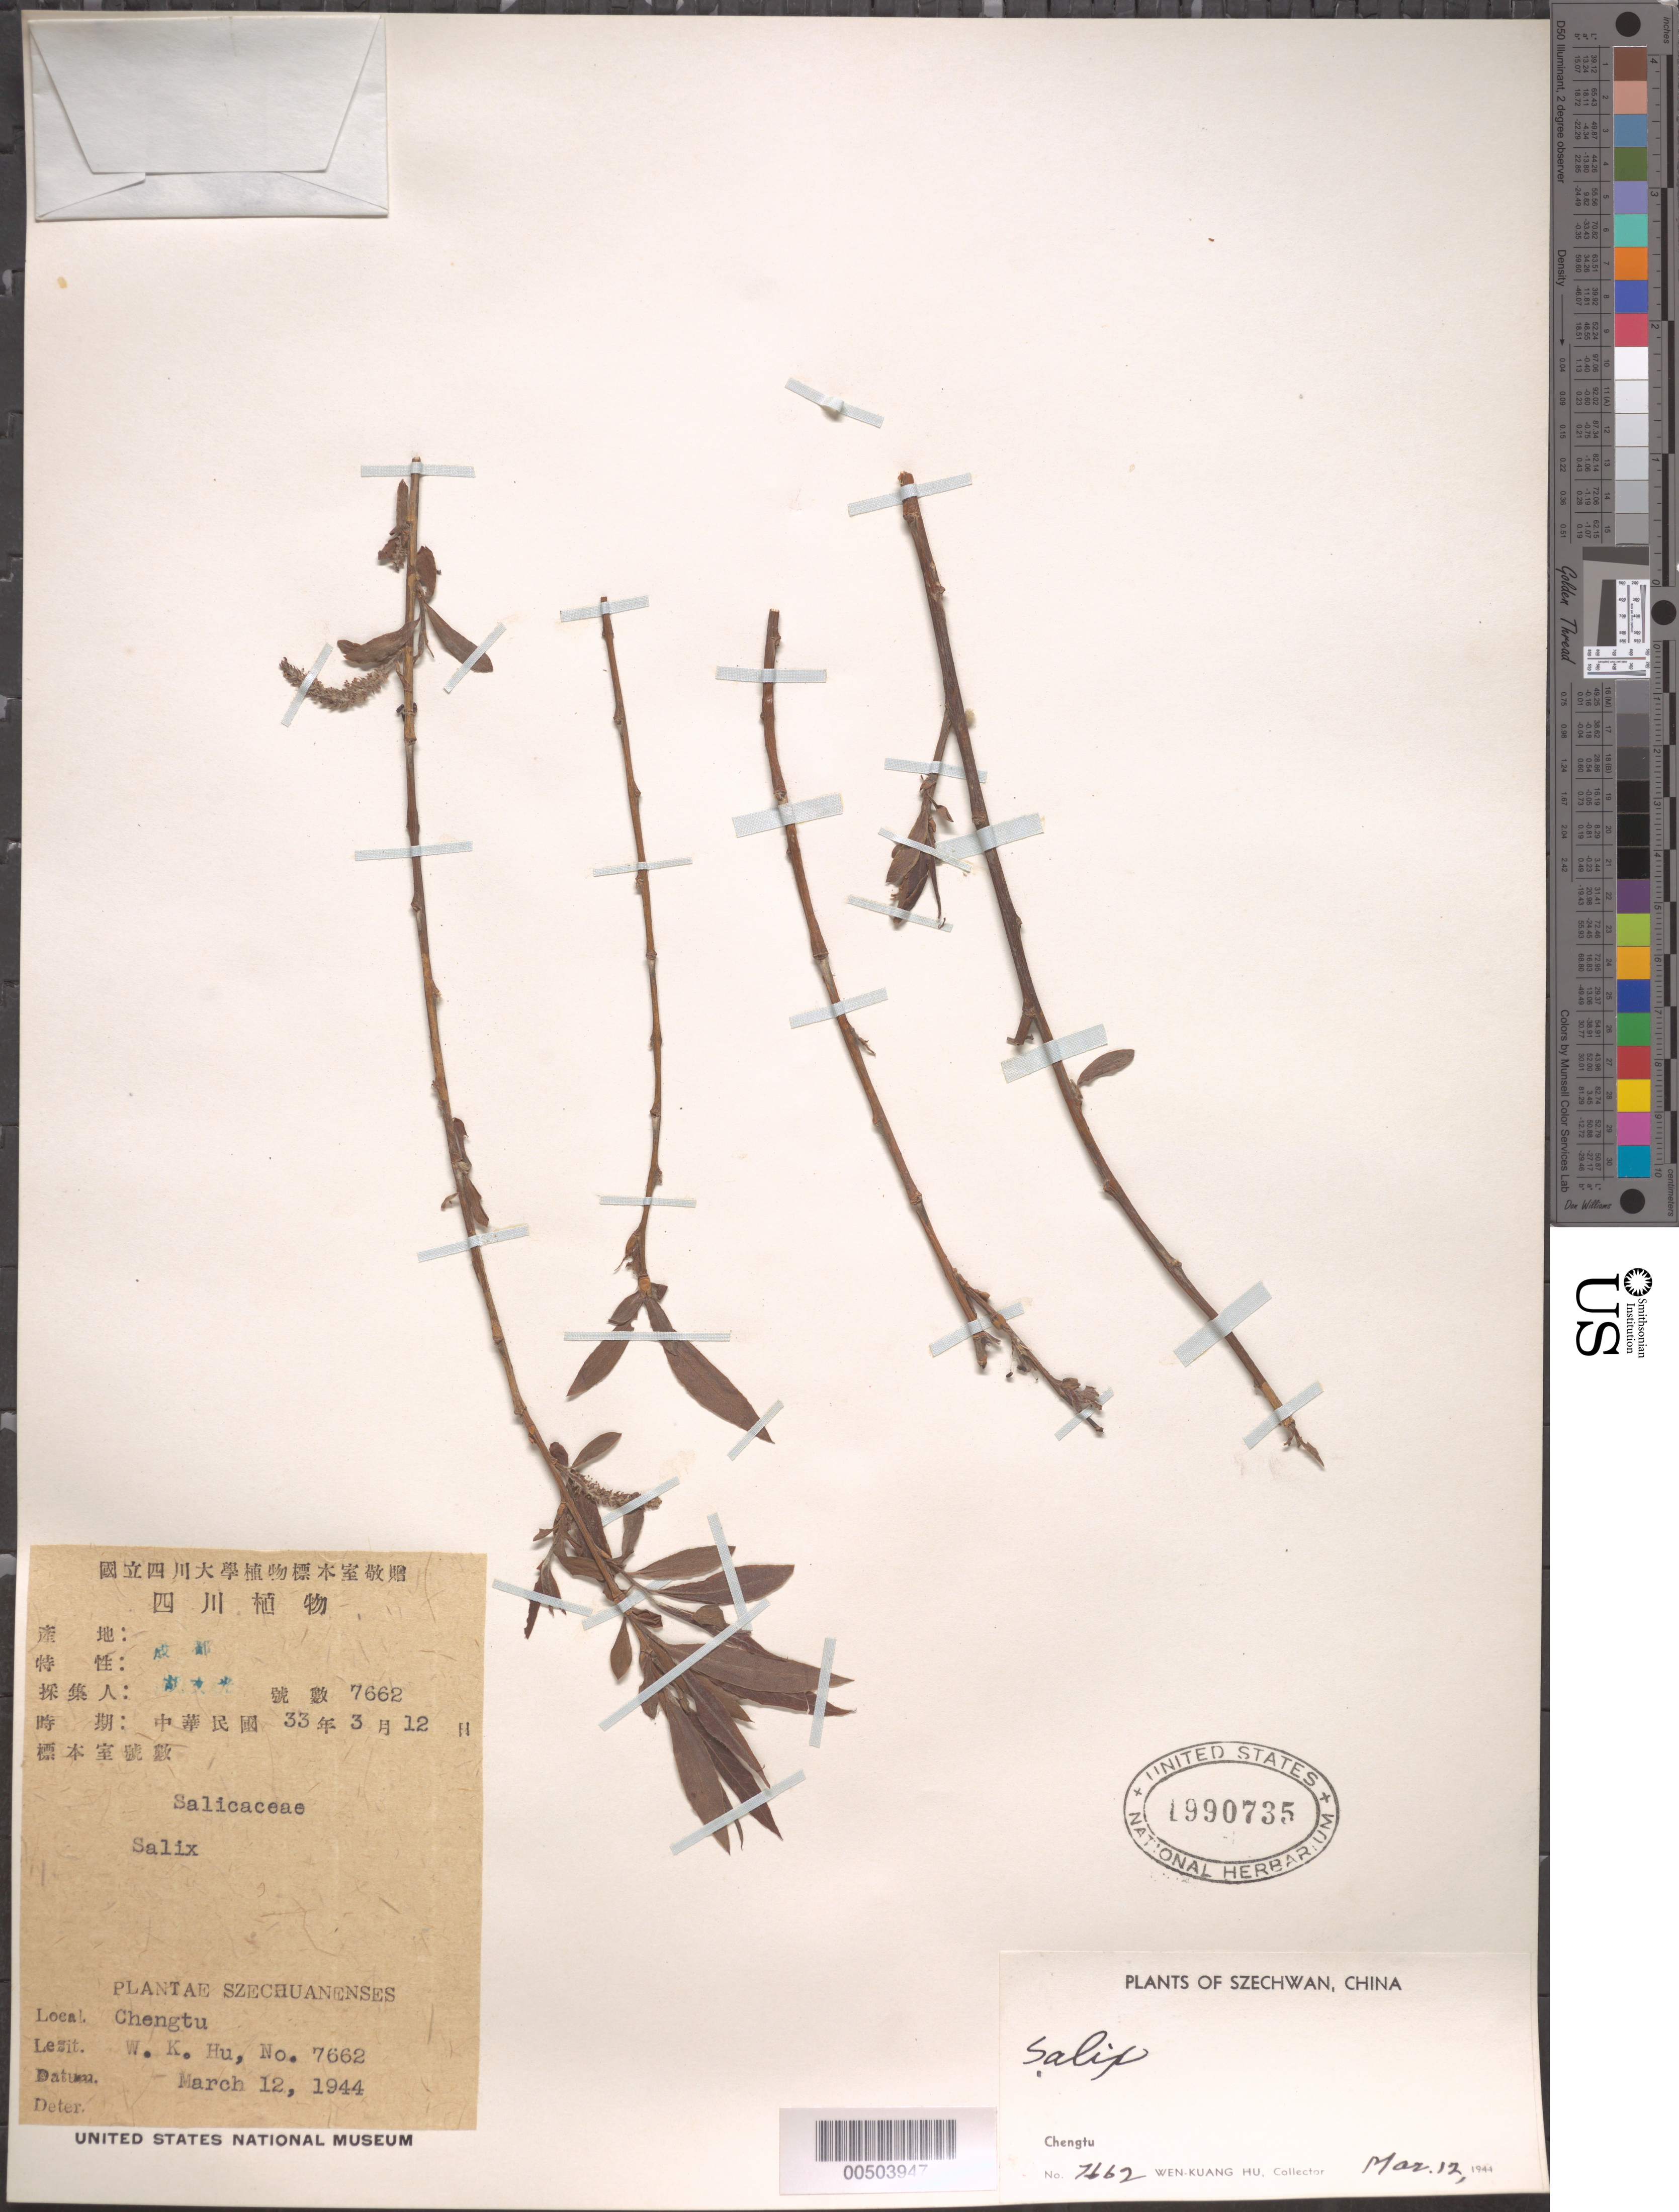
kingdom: Plantae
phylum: Tracheophyta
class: Magnoliopsida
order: Malpighiales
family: Salicaceae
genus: Salix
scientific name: Salix sp.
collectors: W. Y. Hu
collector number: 7662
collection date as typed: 12 Mar 1944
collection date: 1944-03-12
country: China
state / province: Sichuan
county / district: Chengdu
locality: Ch'eng-tu Shih. [= Chengdu Shi]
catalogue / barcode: US 1990735